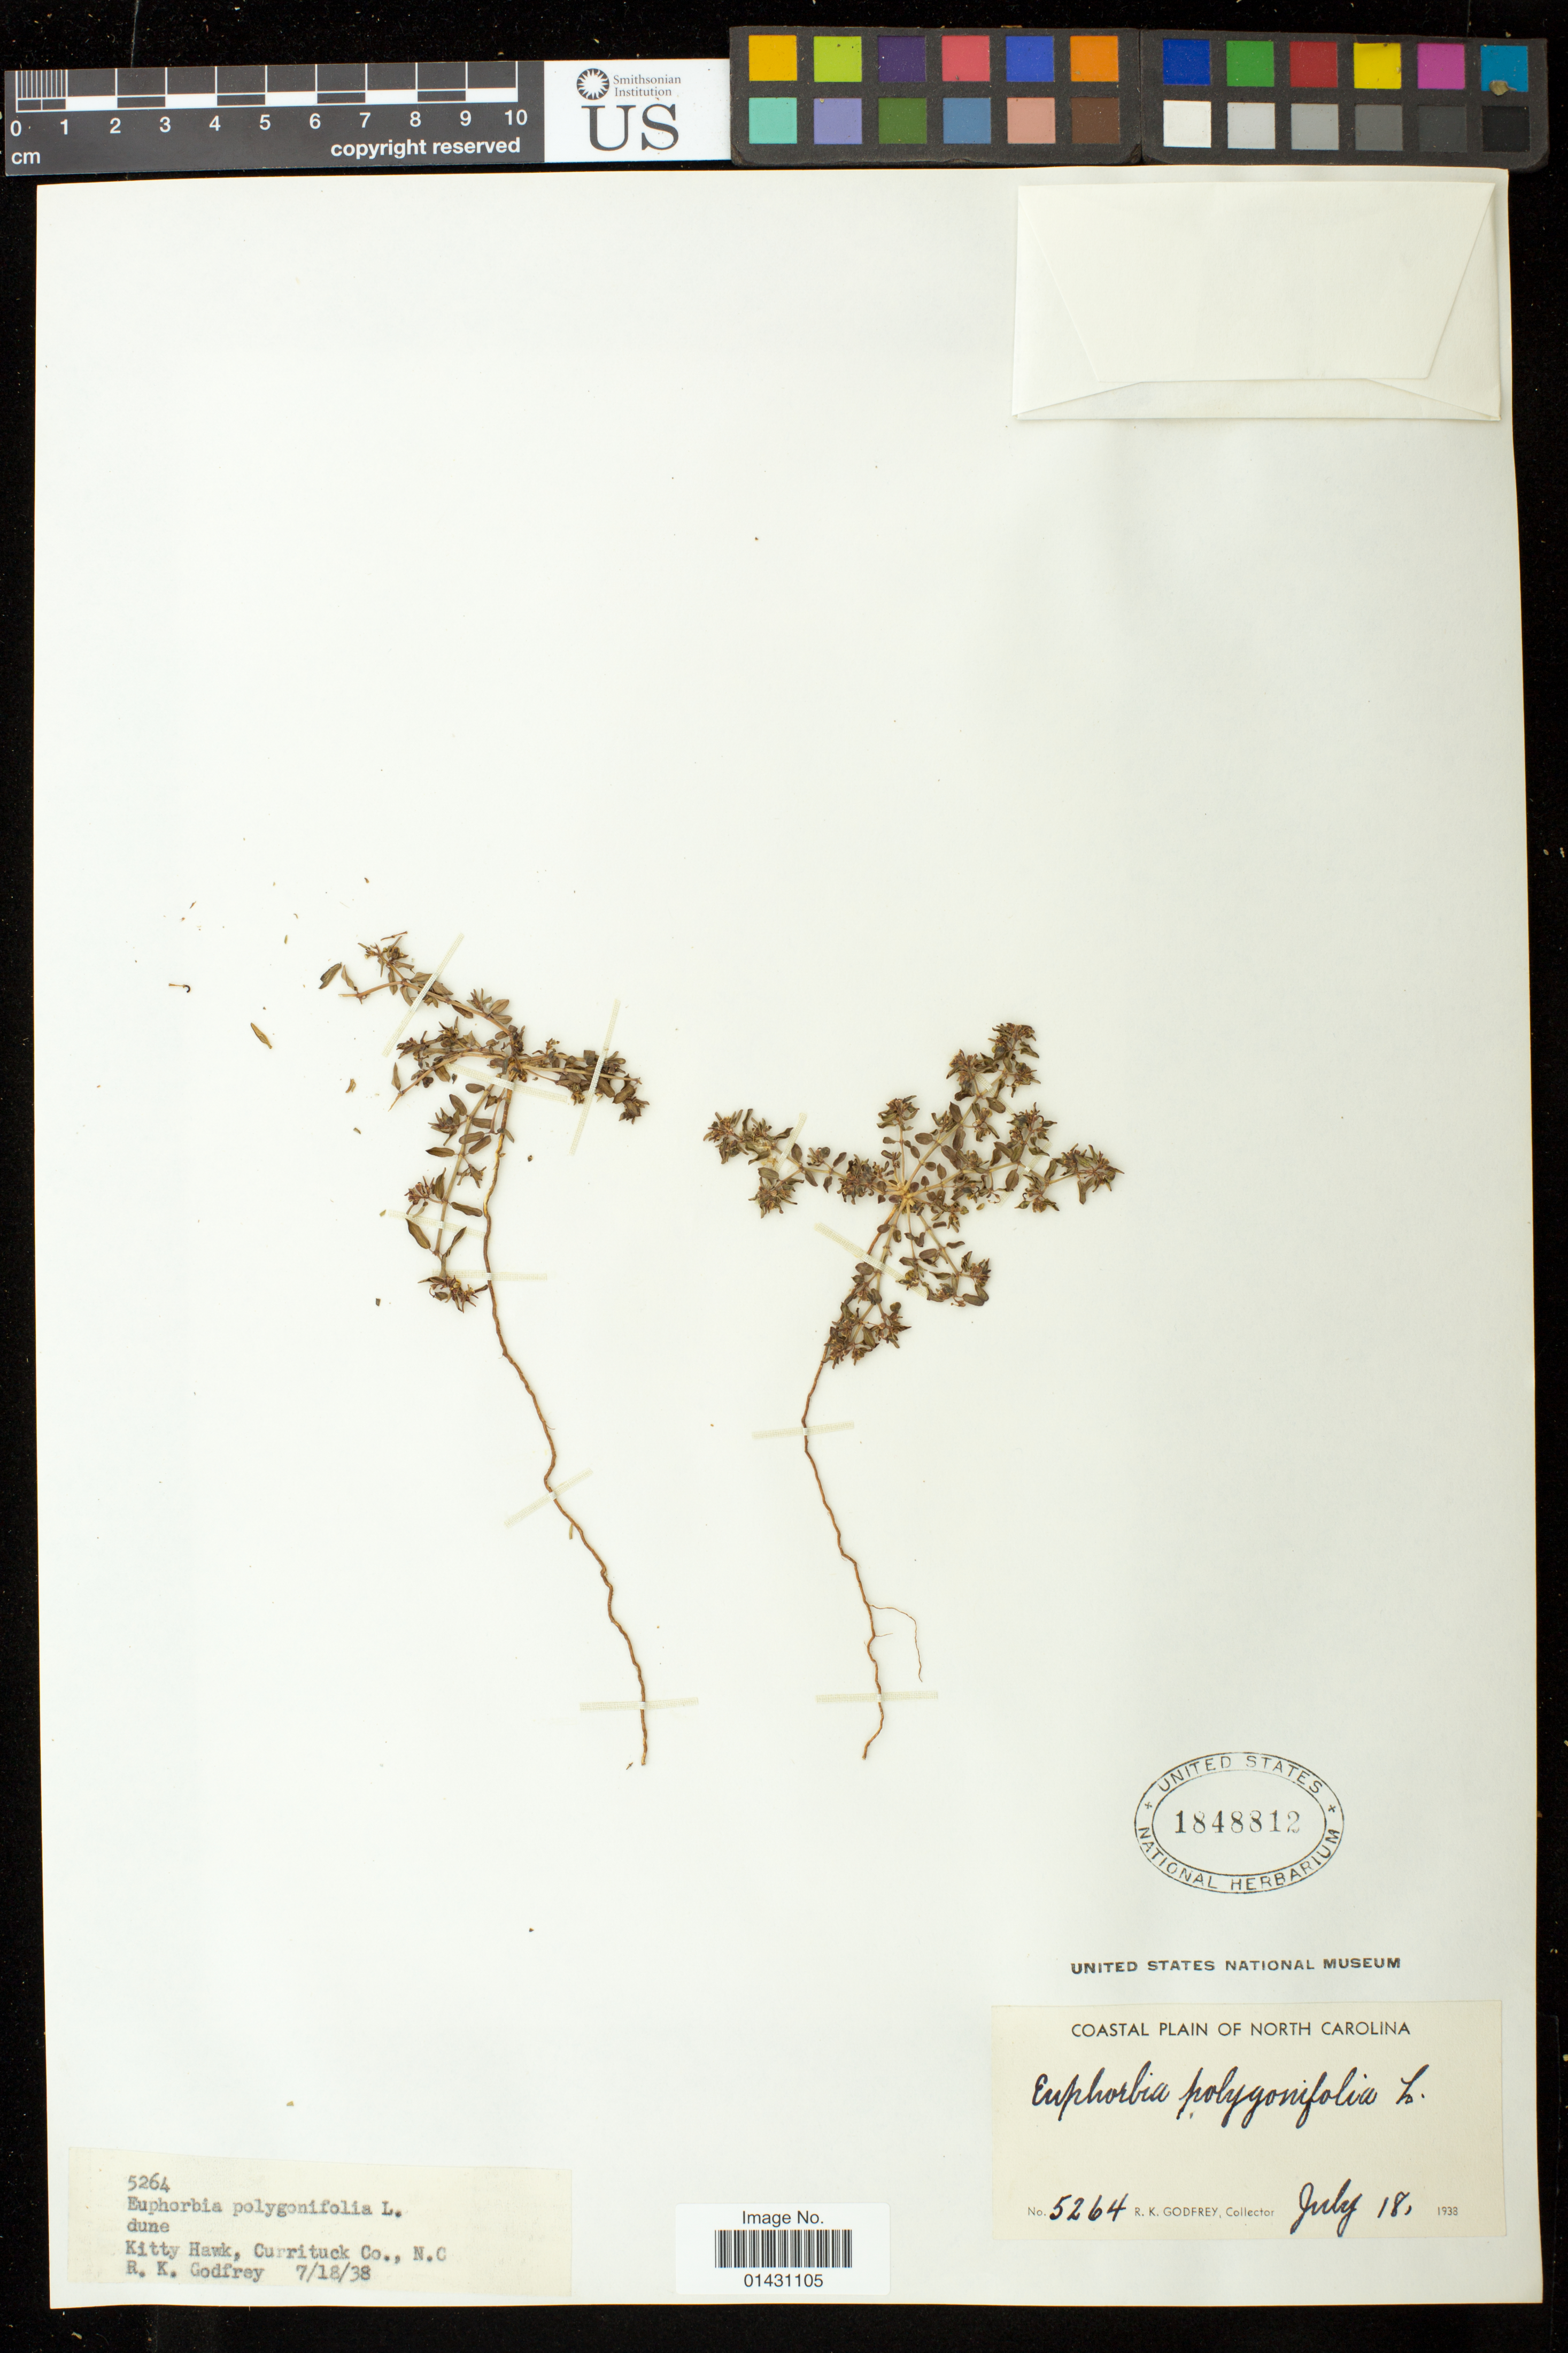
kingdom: Plantae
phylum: Tracheophyta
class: Magnoliopsida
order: Malpighiales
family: Euphorbiaceae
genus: Euphorbia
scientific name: Euphorbia polygonifolia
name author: L.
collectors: R. K. Godfrey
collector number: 5264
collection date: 1938-07-18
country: United States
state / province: North Carolina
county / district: Currituck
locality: Kitty Hawk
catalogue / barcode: US 1848812